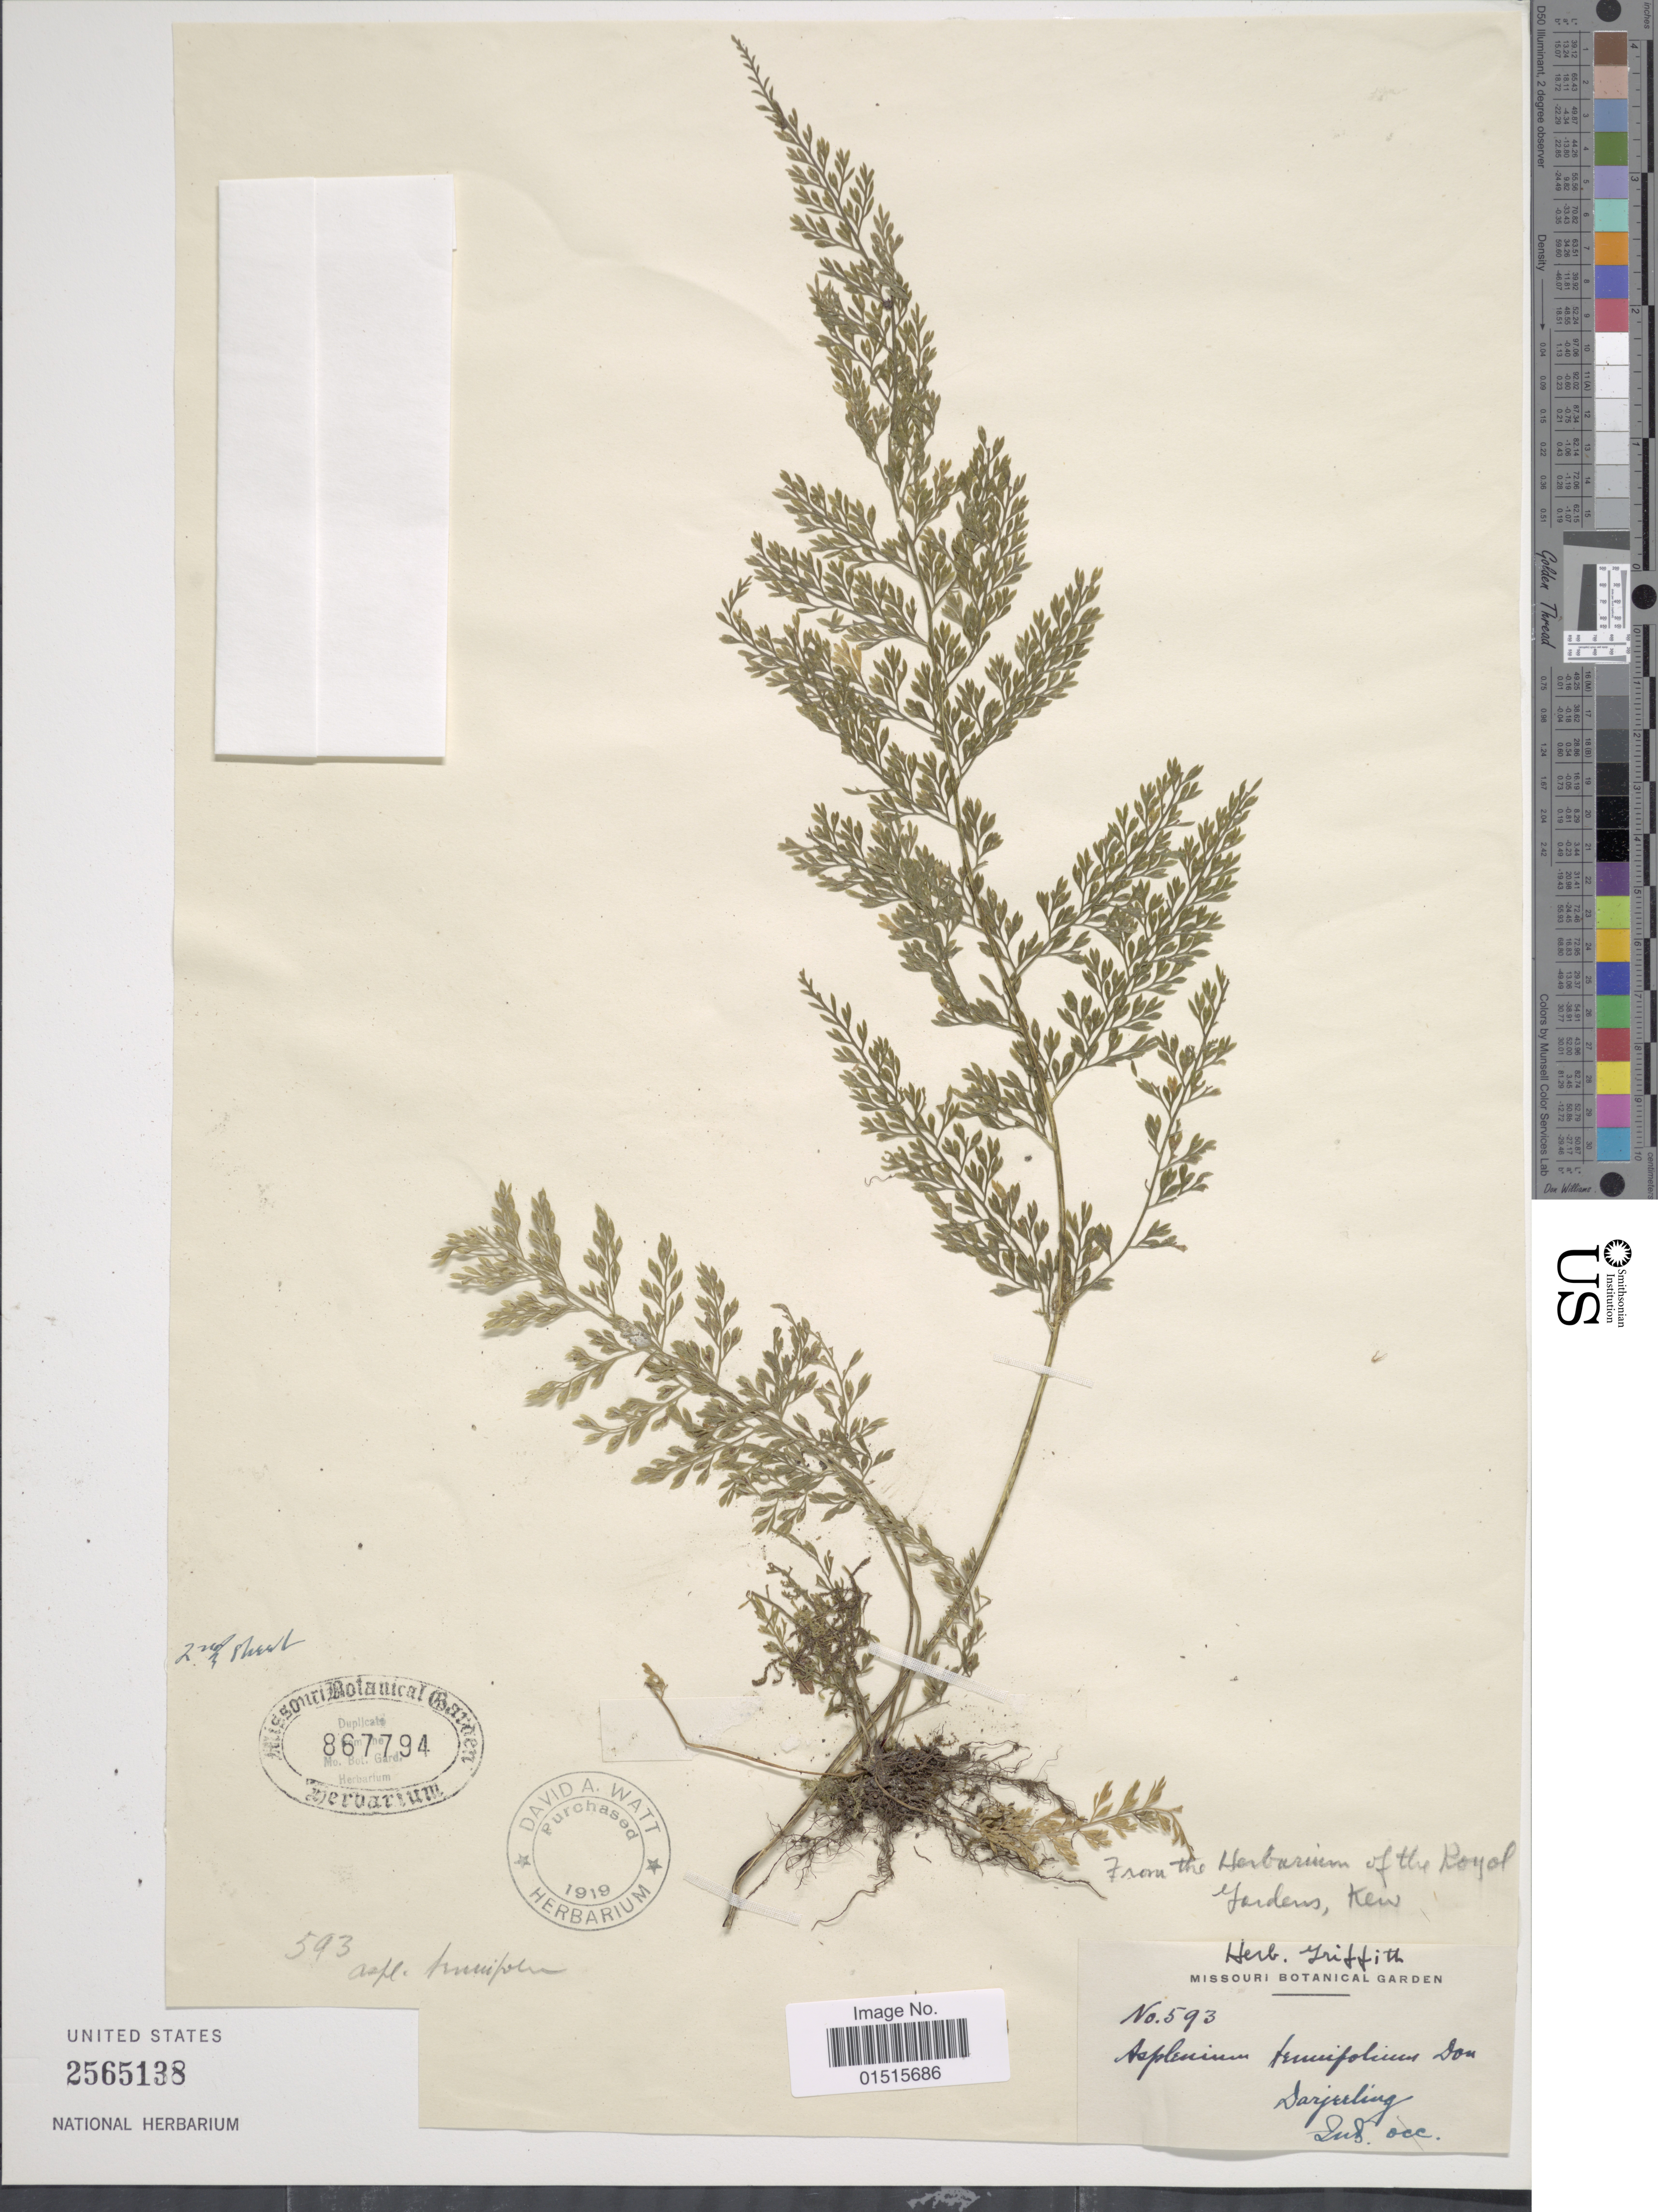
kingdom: Plantae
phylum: Tracheophyta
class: Polypodiopsida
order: Polypodiales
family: Aspleniaceae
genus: Asplenium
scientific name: Asplenium tenuifolium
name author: D. Don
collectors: ex herb. Griffith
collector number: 593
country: India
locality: Darjeeling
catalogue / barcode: US 2565138